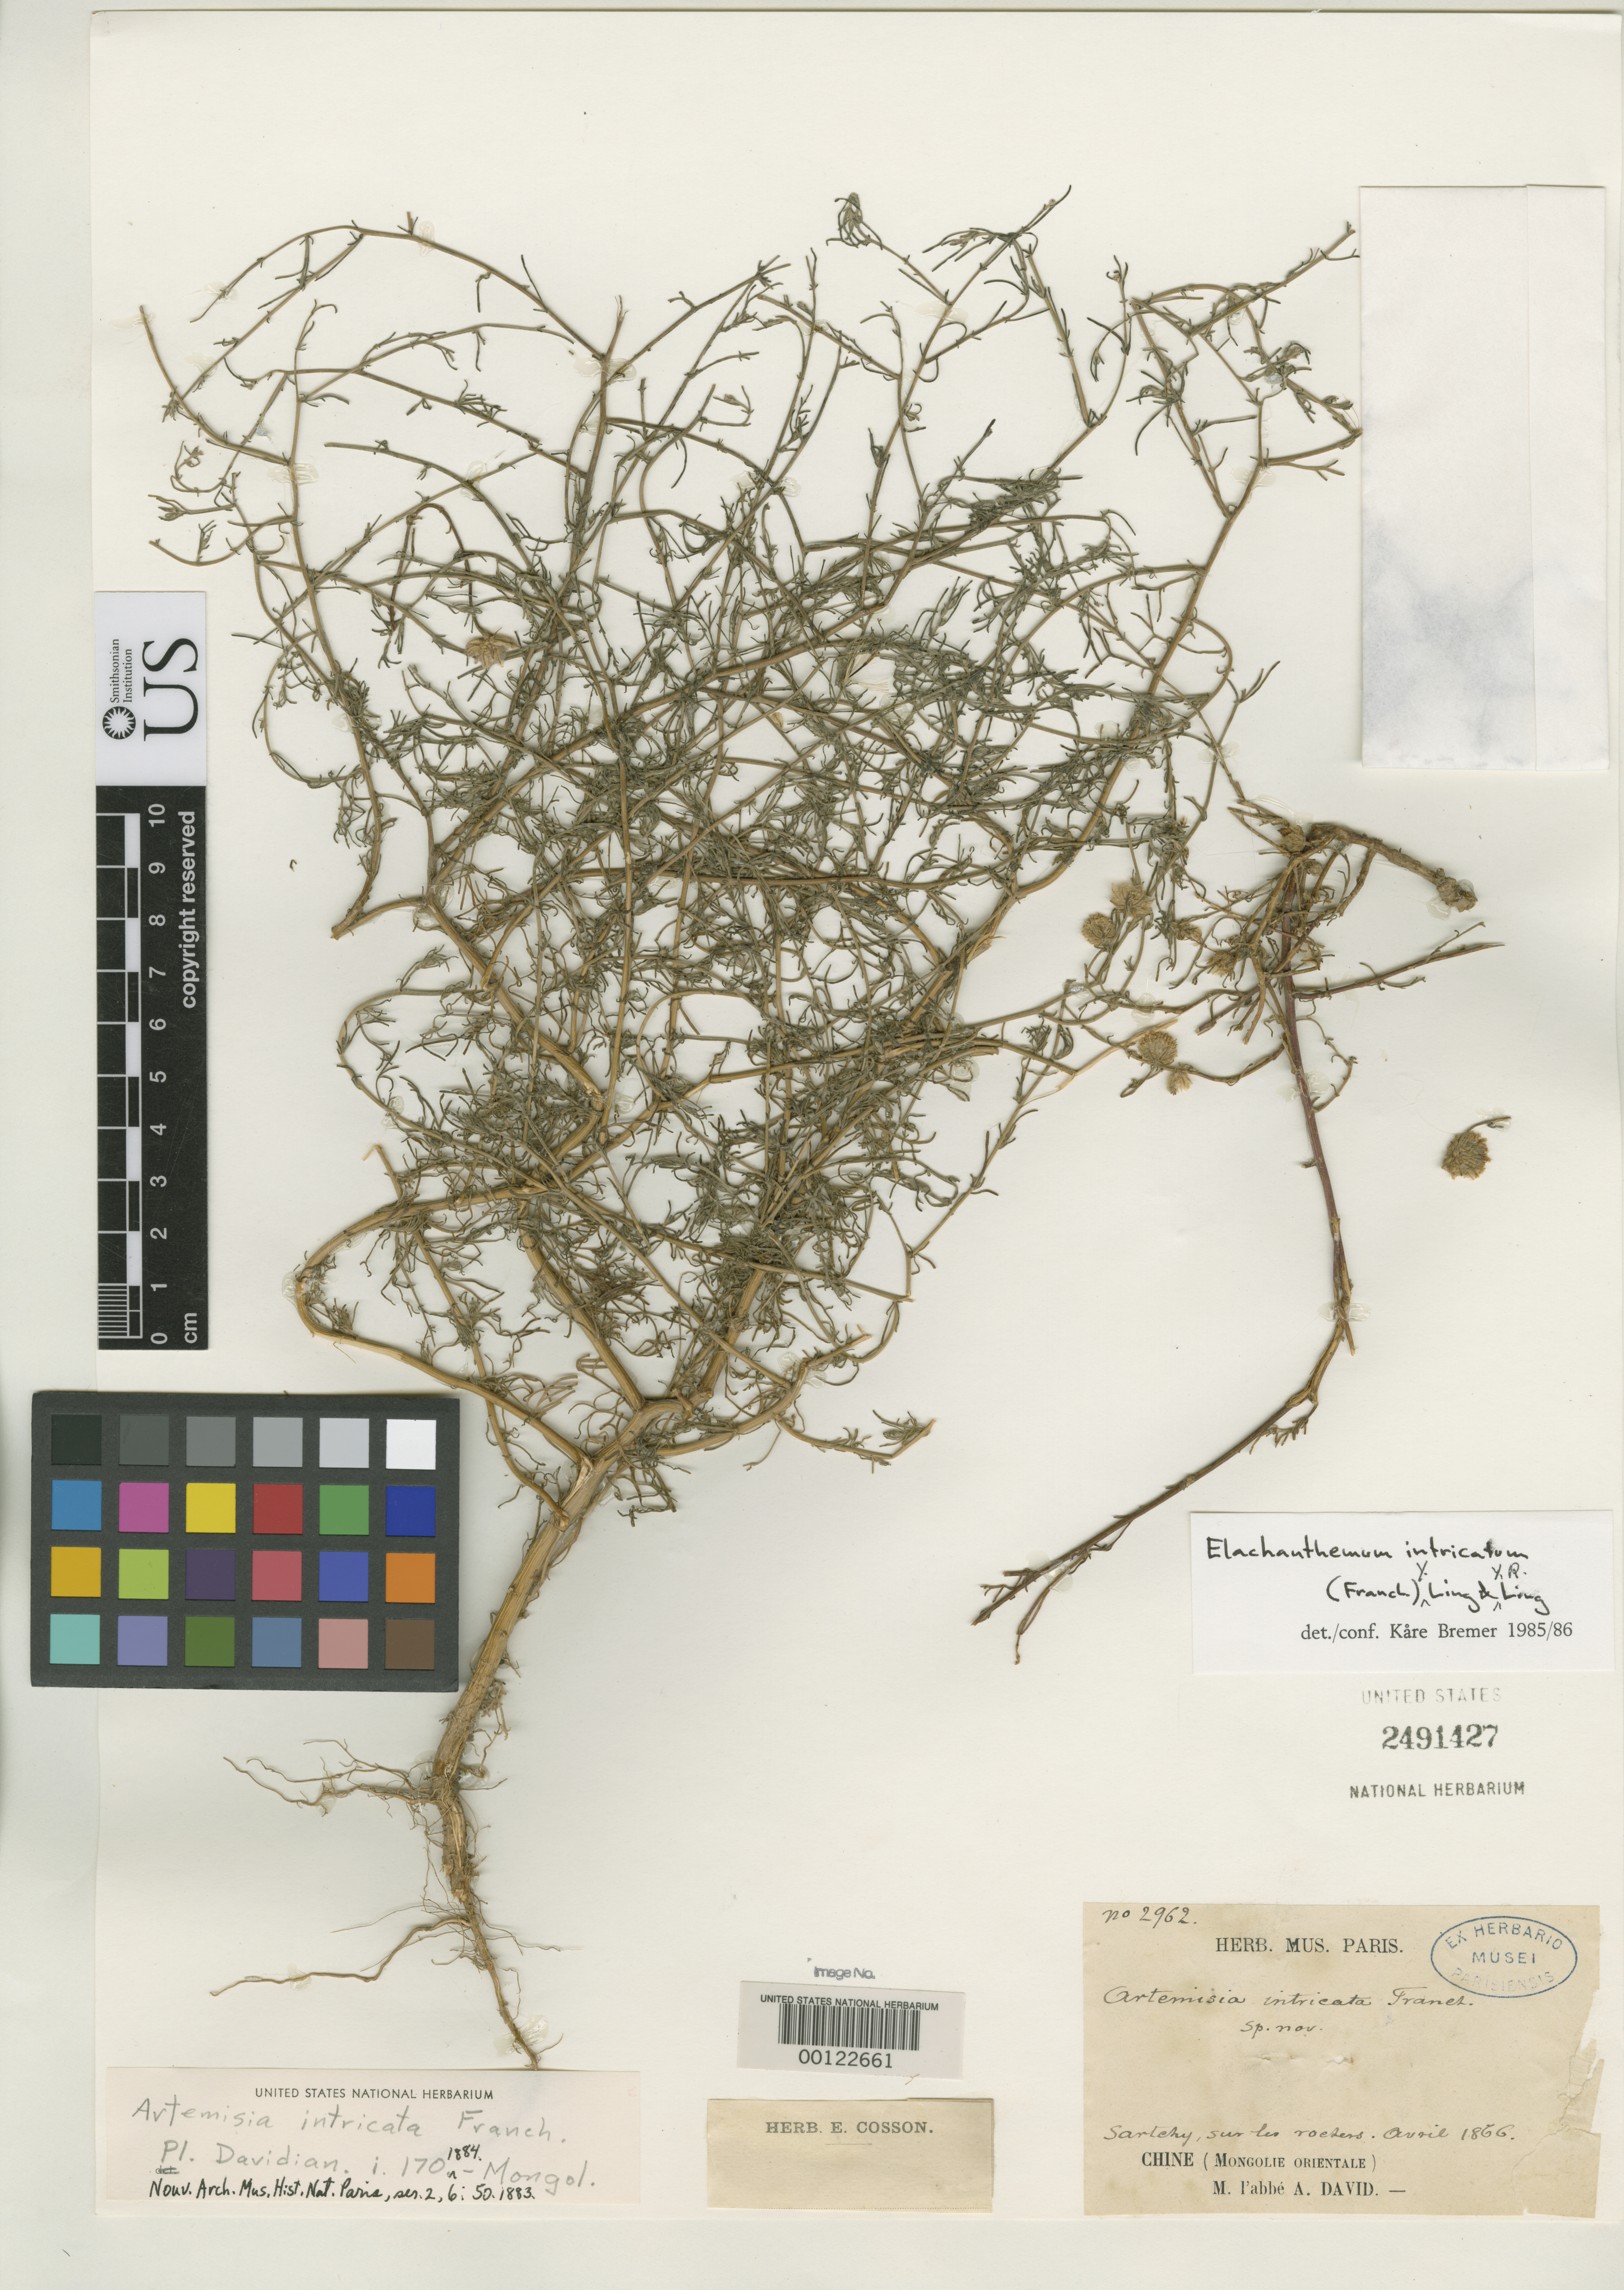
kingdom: Plantae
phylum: Tracheophyta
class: Magnoliopsida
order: Asterales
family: Asteraceae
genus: Artemisia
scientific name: Artemisia intricata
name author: Franch.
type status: Isotype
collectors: A. David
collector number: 2962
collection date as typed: Apr 1866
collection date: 1866-04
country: China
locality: Sartchy.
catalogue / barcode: US 2491427